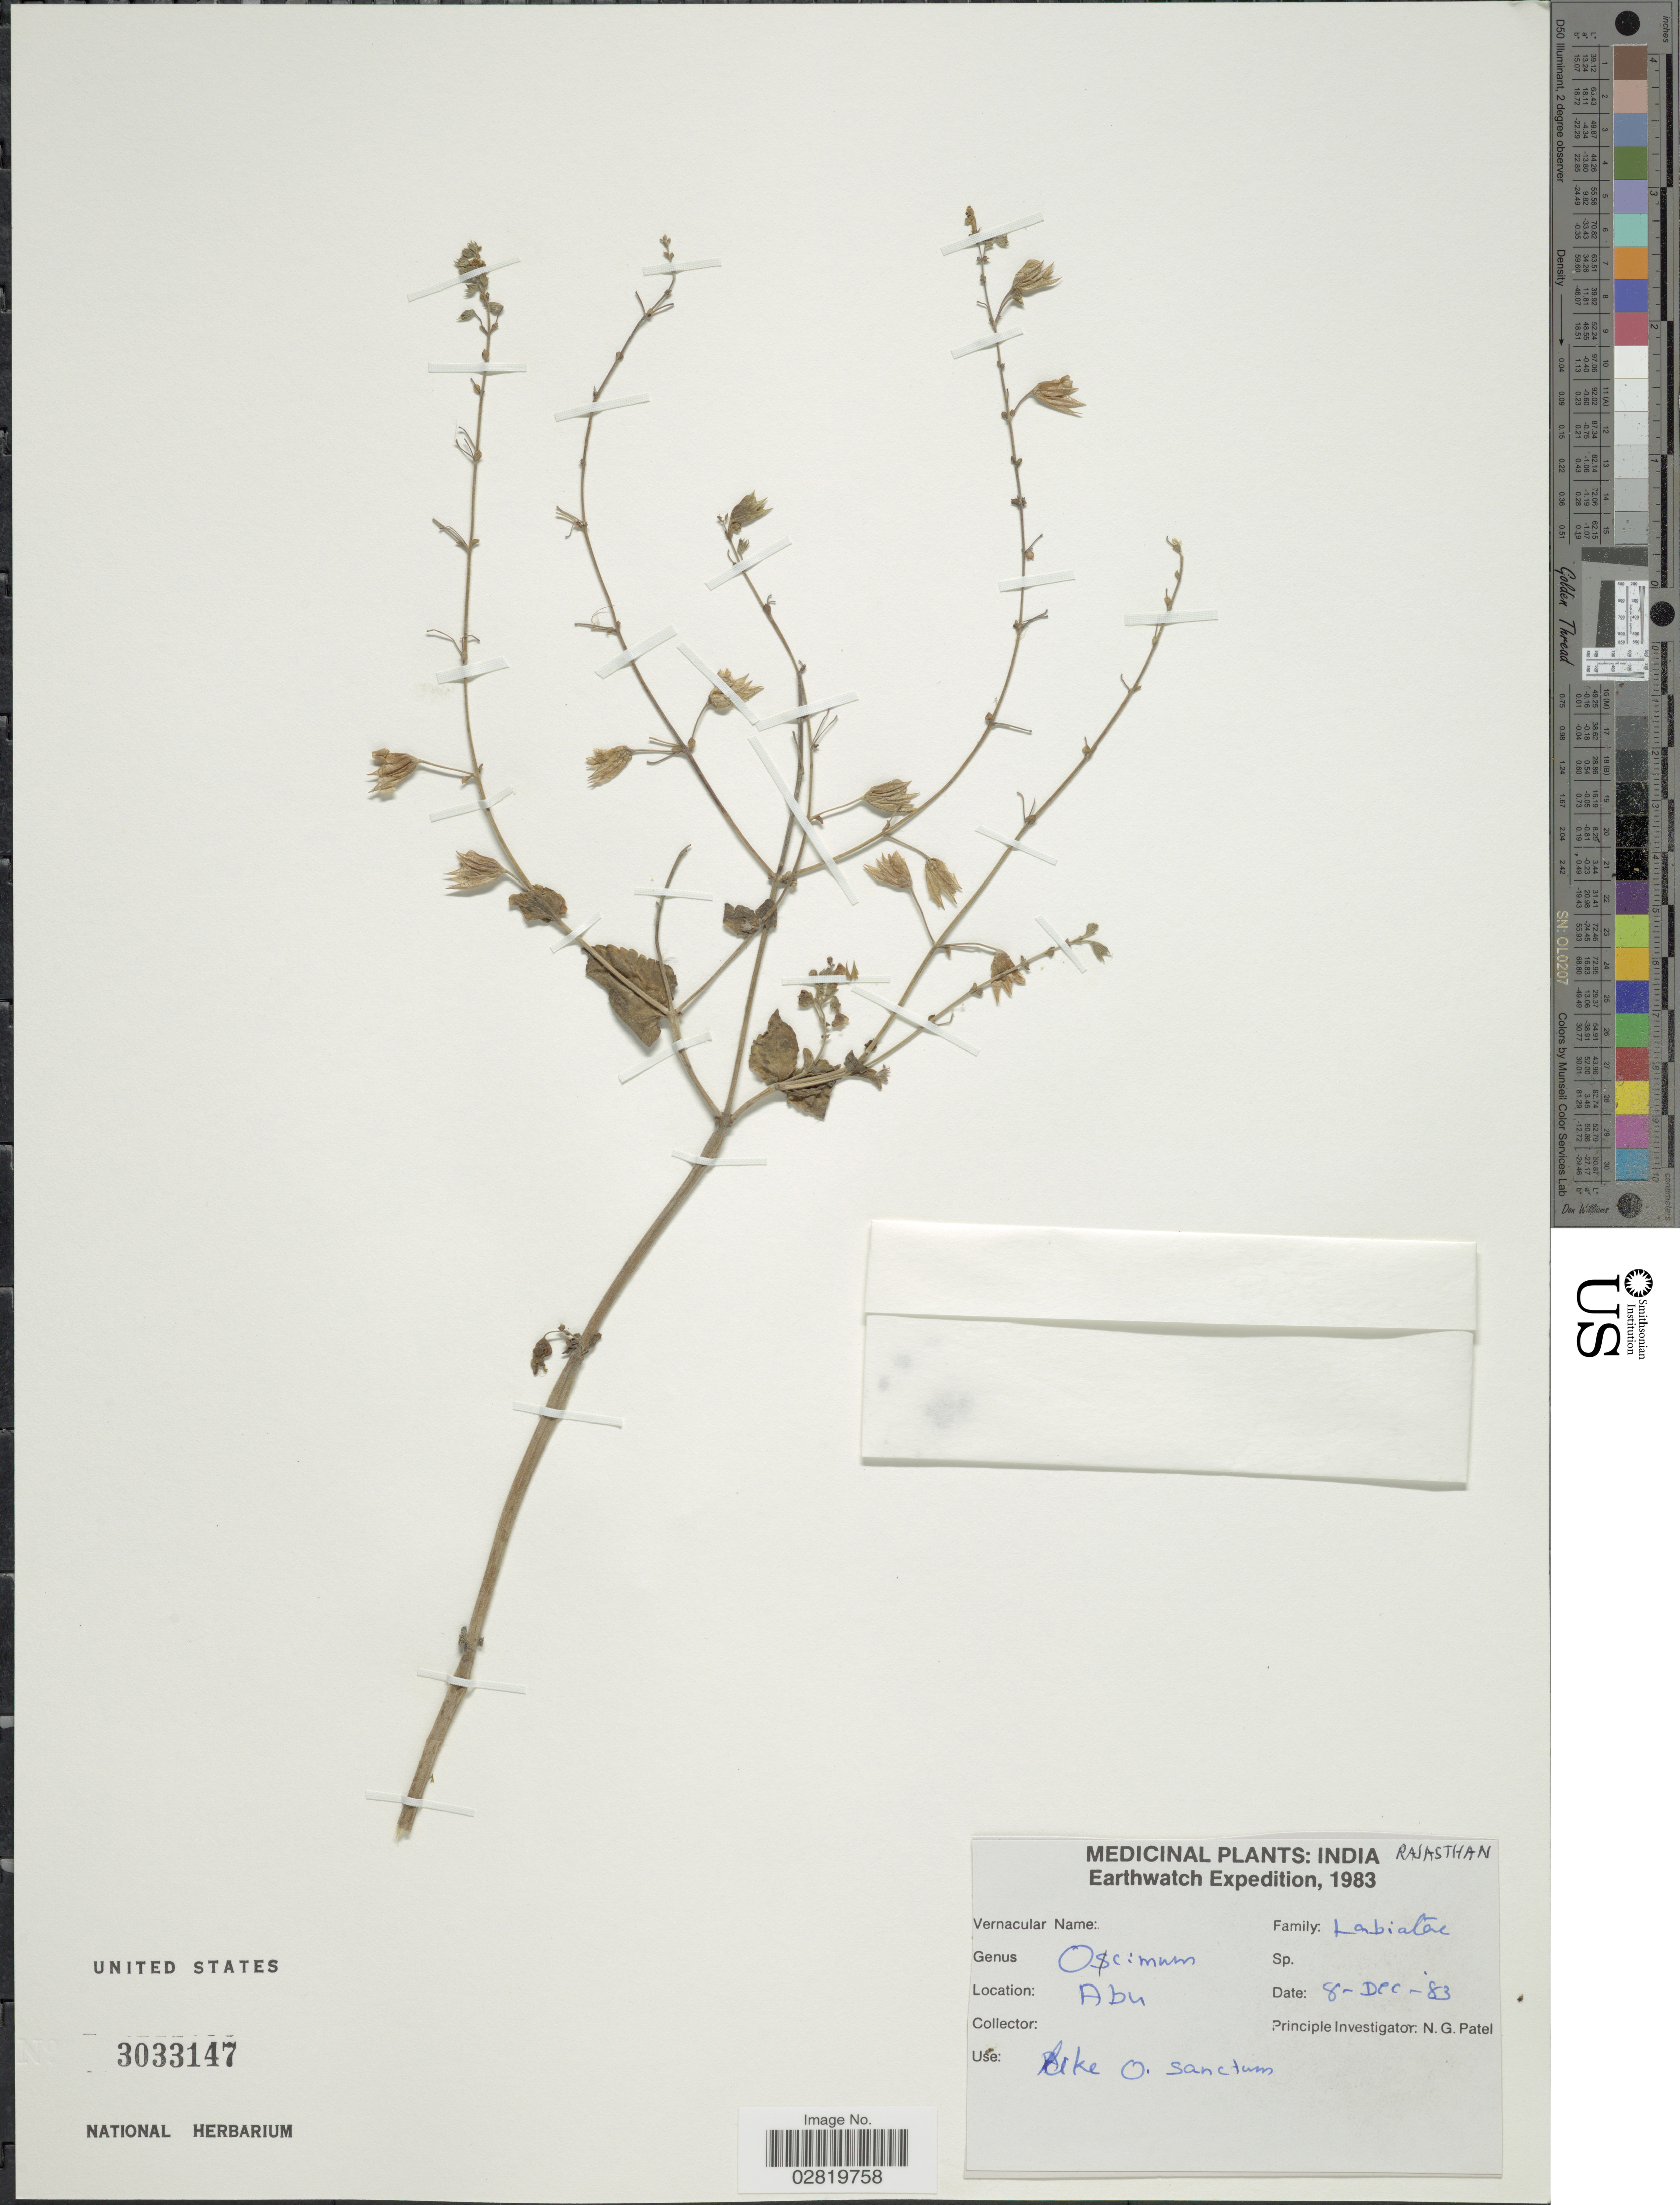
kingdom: Plantae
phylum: Tracheophyta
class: Magnoliopsida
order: Lamiales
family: Lamiaceae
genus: Ocimum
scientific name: Ocimum sp.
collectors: Earthwatch Expedition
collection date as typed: Transcribed d/m/y: 8/12/83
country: India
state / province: Rajasthan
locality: Abu.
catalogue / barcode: US 3033147